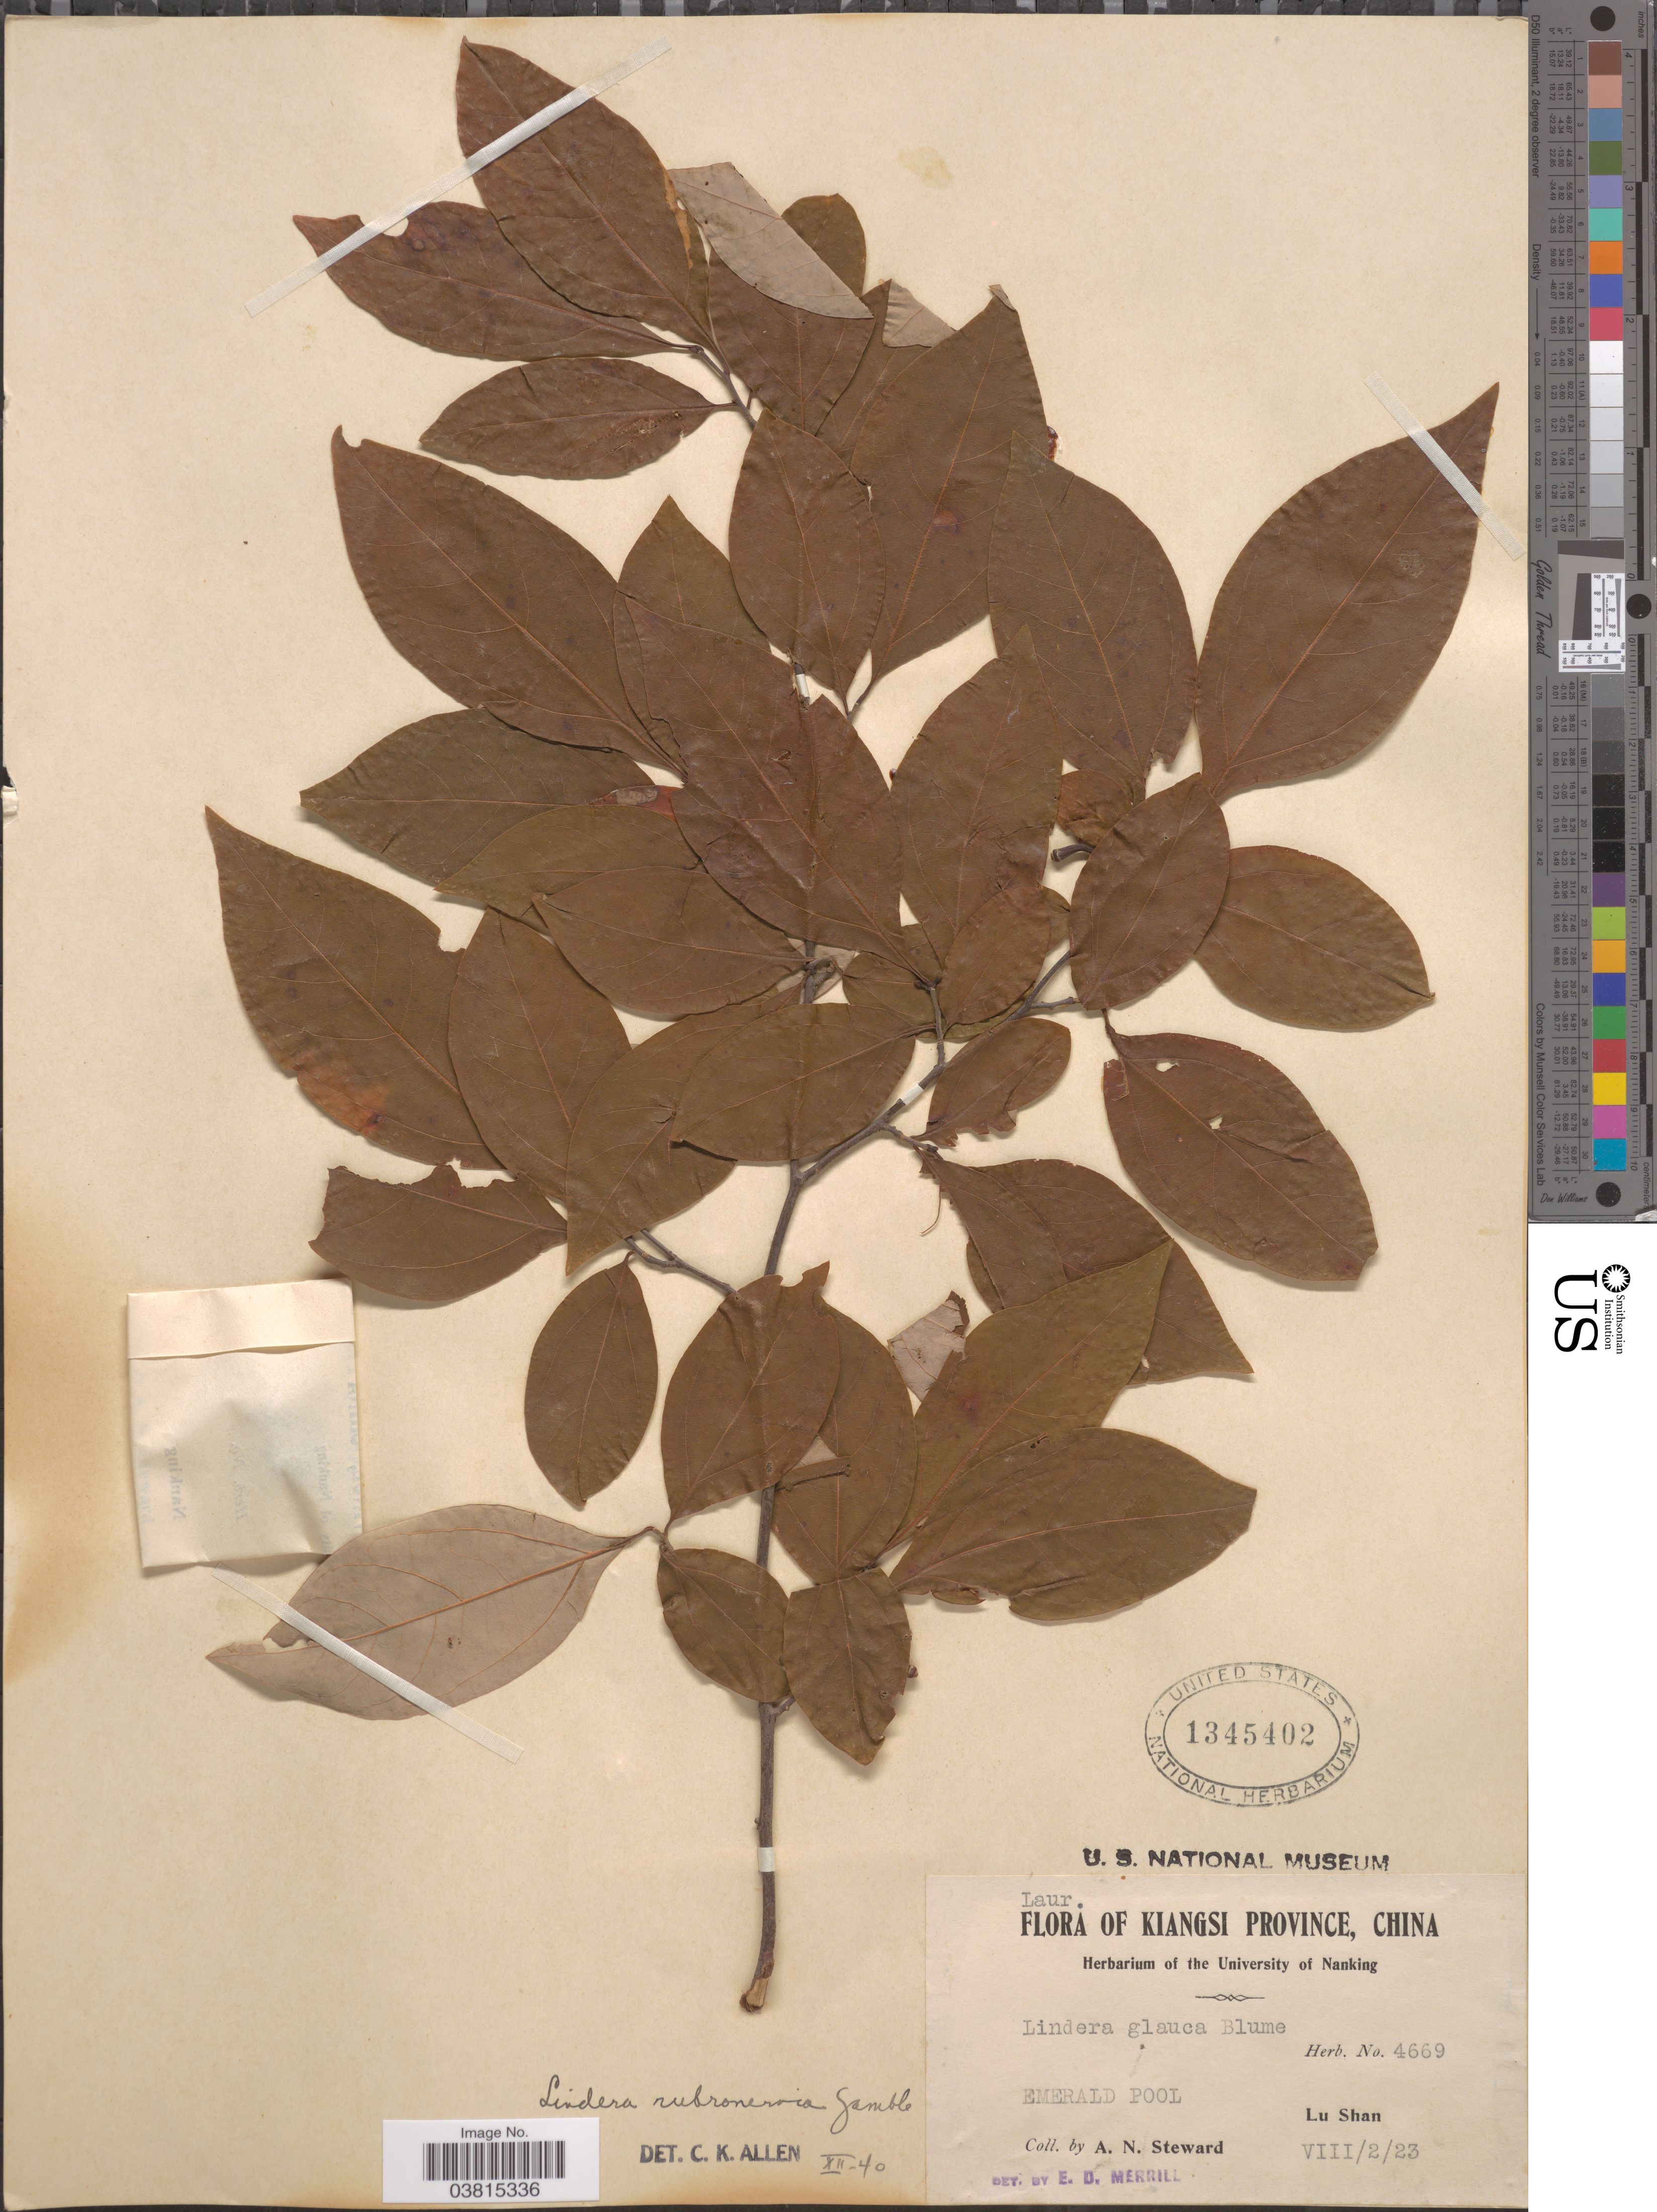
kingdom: Plantae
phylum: Tracheophyta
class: Magnoliopsida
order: Laurales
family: Lauraceae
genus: Lindera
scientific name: Lindera rubronervia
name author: Gamble in Sarg.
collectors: A. N. Steward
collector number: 4669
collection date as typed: Transcribed d/m/y: 2/8/23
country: China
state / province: Jiangxi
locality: Kiangsi Province. Emerald Pool. Lu Shan.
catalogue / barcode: US 1345402